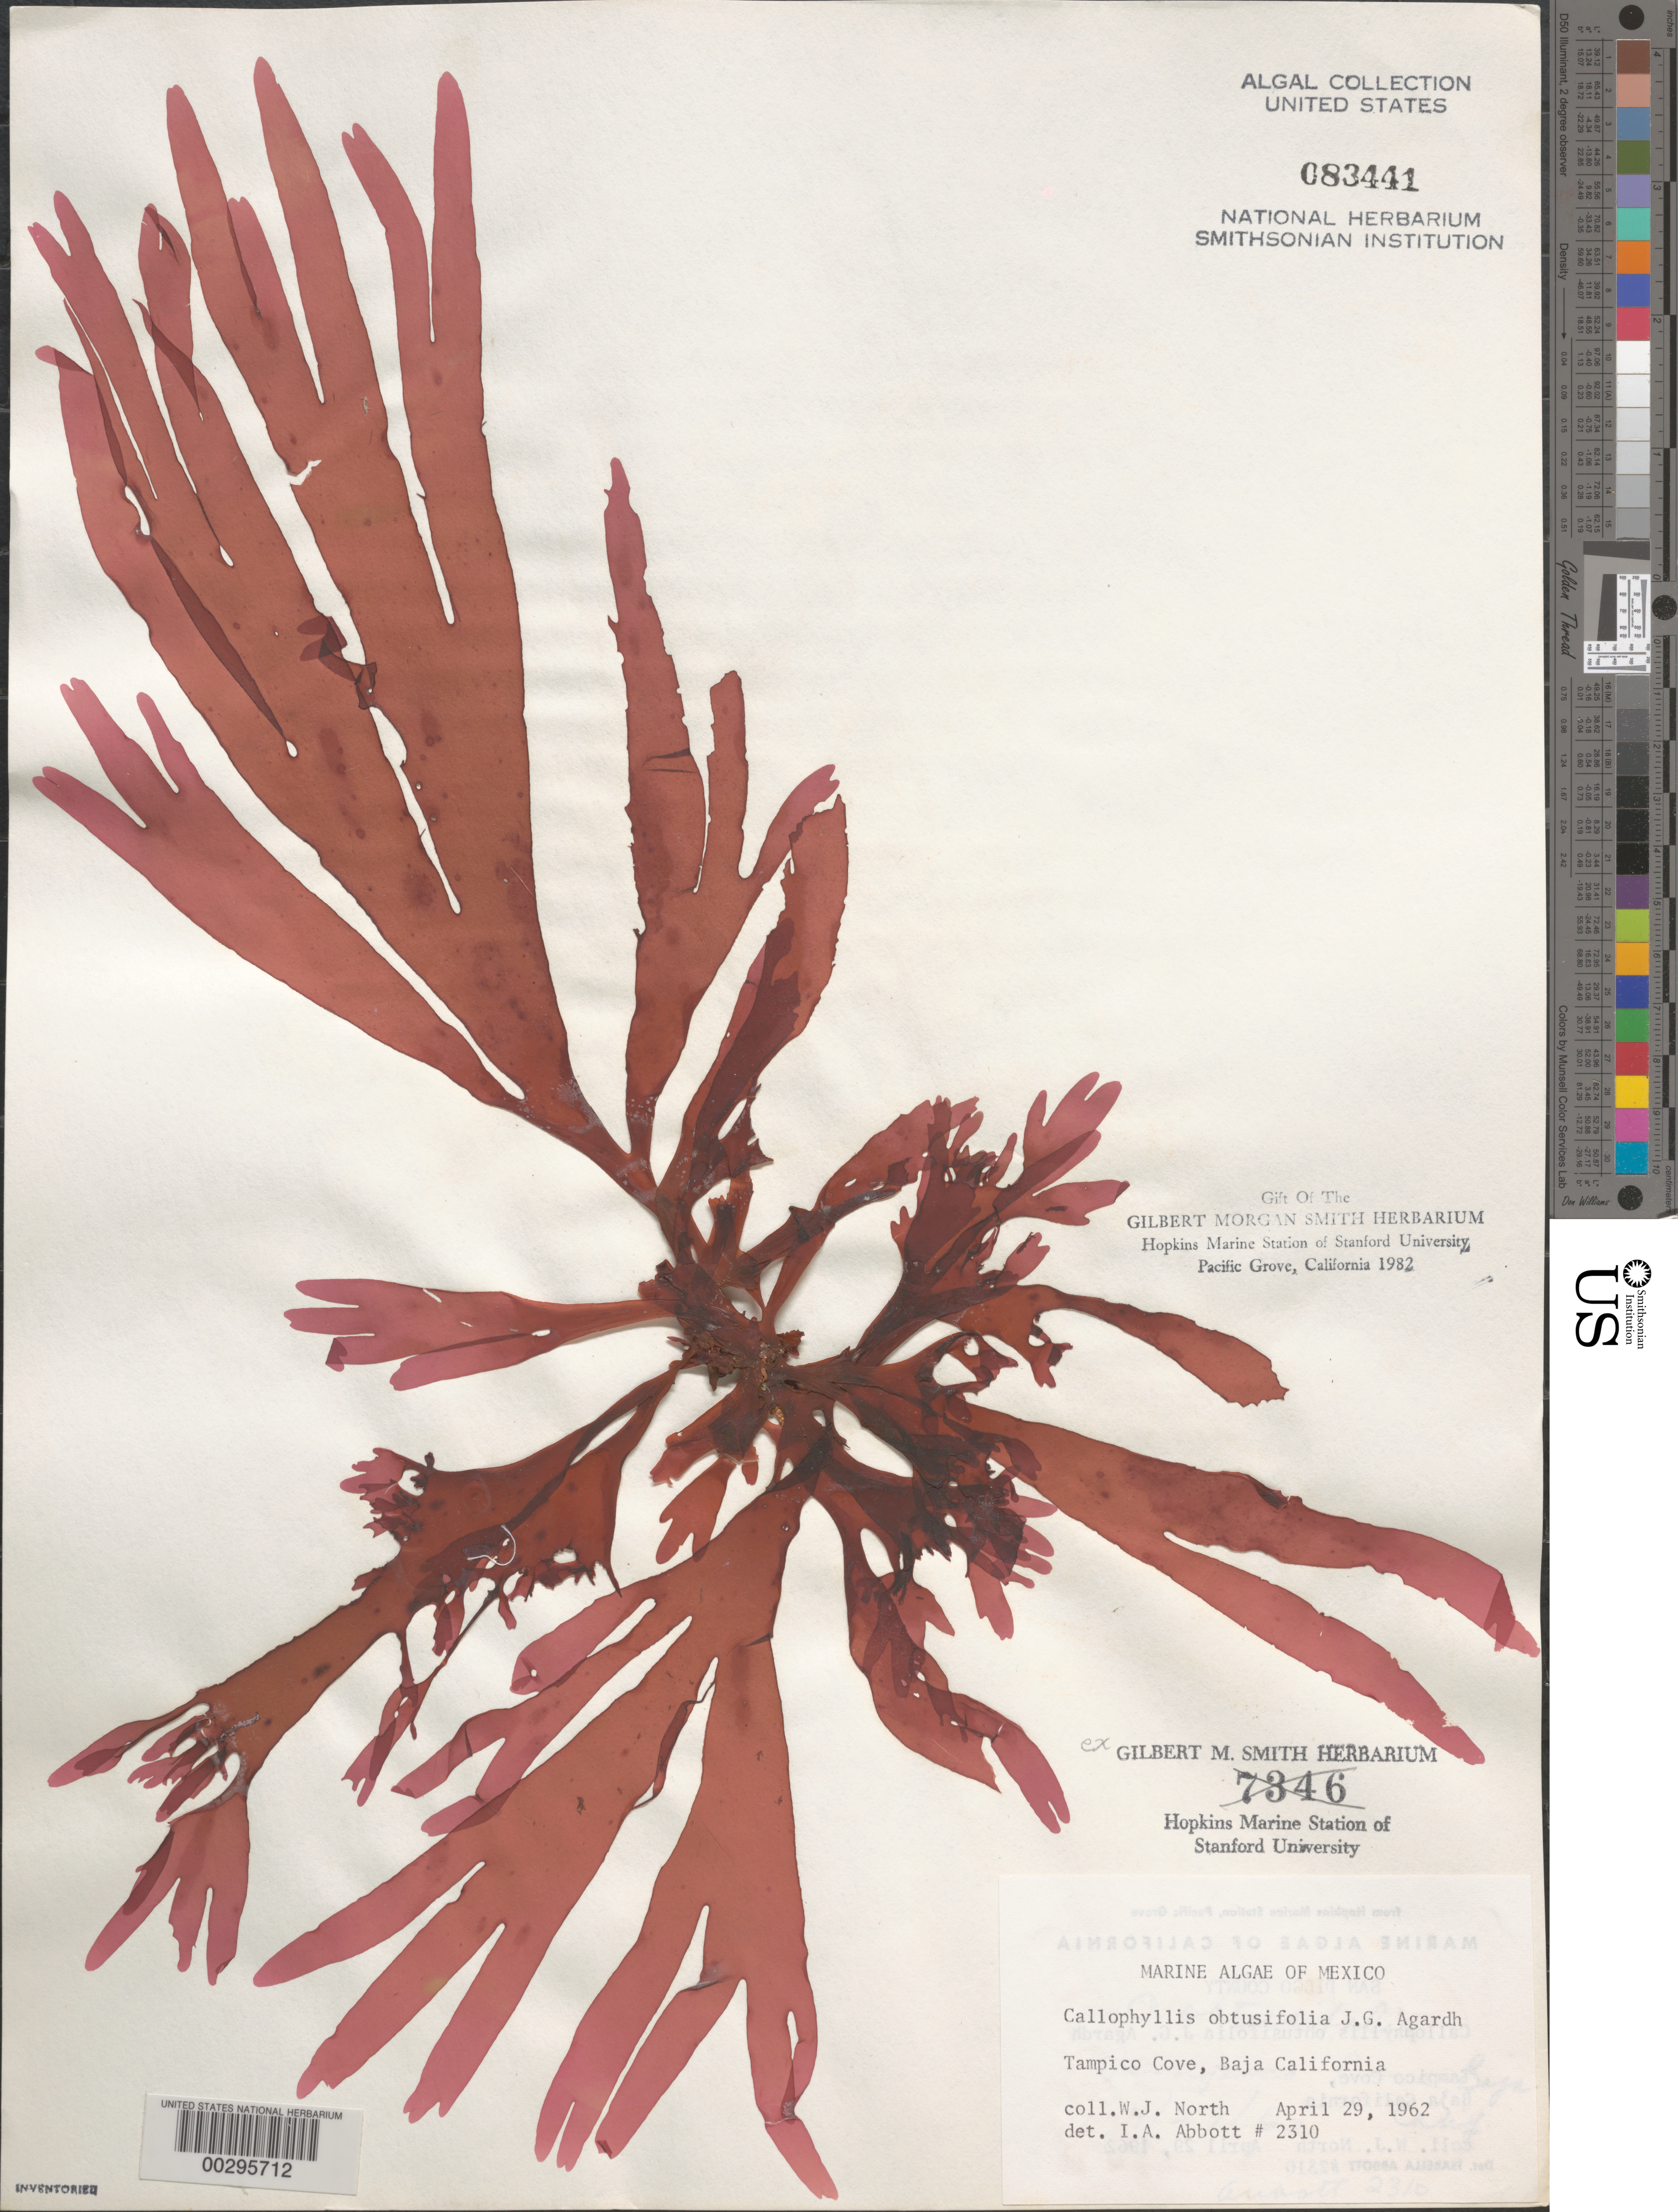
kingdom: Plantae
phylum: Rhodophyta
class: Florideophyceae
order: Gigartinales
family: Kallymeniaceae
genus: Callophyllis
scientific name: Callophyllis obtusifolia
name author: J. Agardh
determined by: Abbott, Isabella A.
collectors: W. North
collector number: IAA 2310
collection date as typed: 29 Apr 1962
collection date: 1962-04-29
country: Mexico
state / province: Baja California Norte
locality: Tampico Cove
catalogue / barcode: US 83441